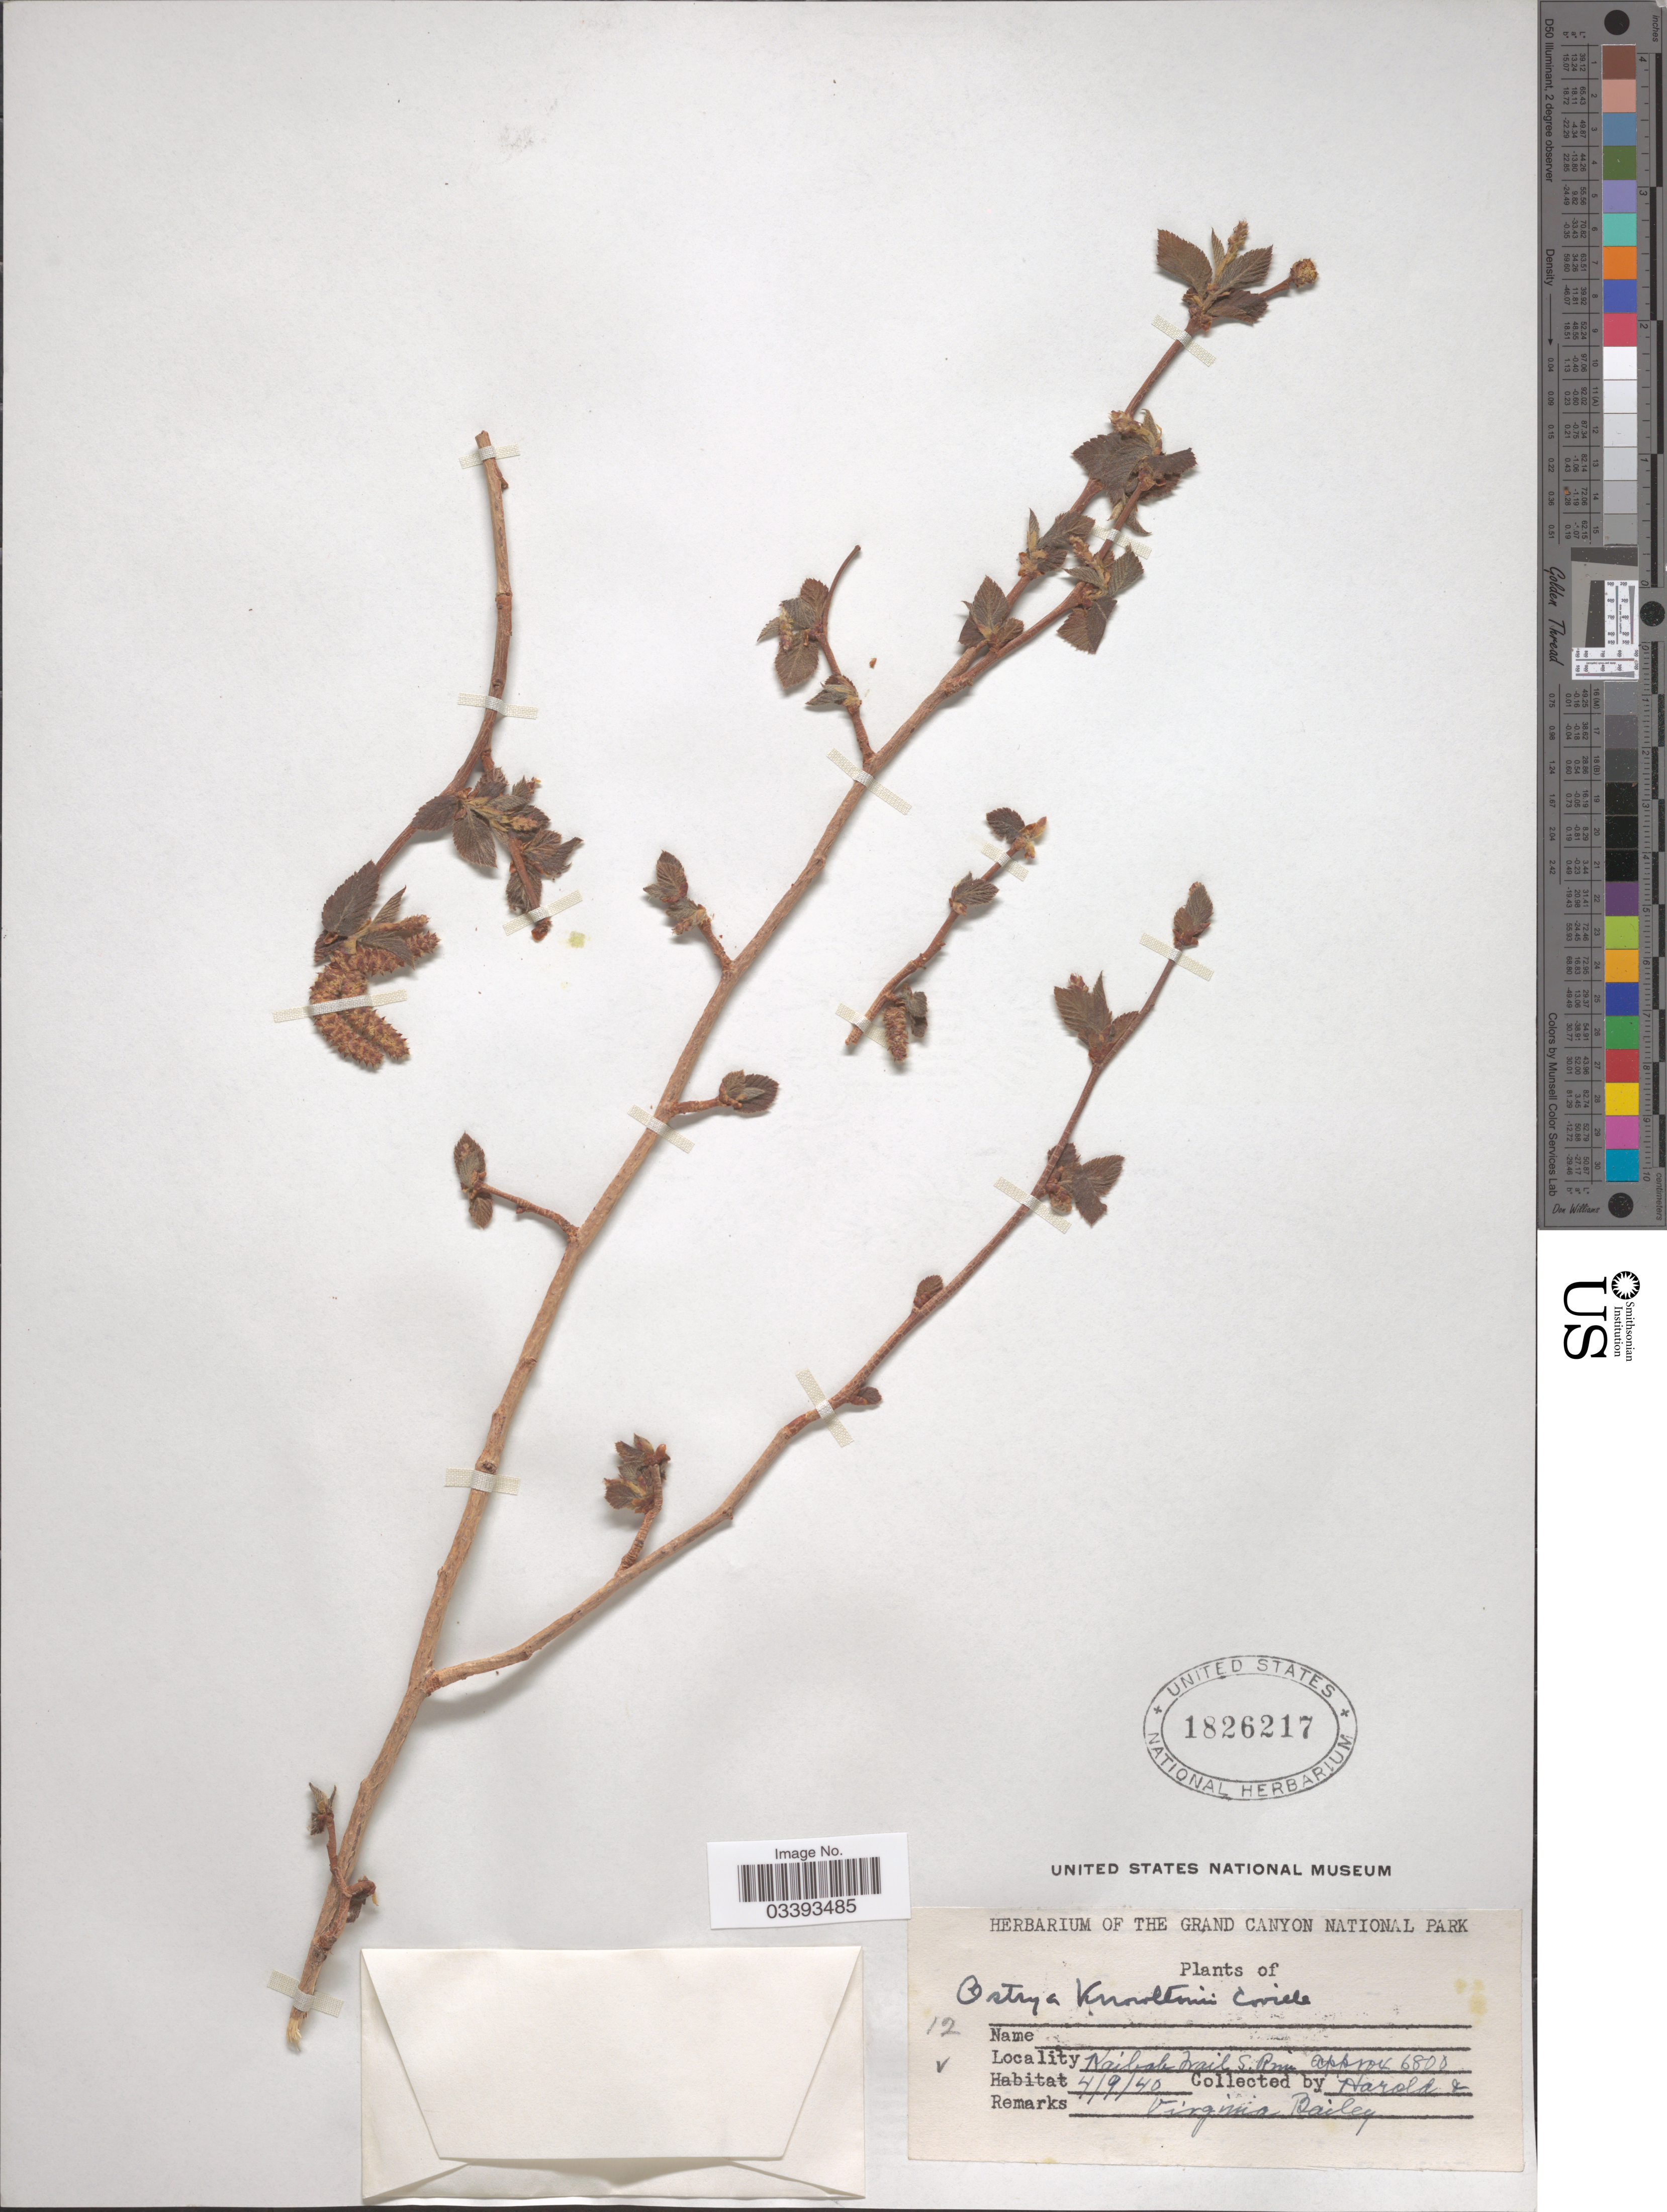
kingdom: Plantae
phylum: Tracheophyta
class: Magnoliopsida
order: Fagales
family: Betulaceae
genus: Ostrya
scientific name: Ostrya knowltoni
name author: Coville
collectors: H. Bailey & V. L. Bailey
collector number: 12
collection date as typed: Transcribed d/m/y: 9/4/40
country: United States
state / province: Arizona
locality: Kaibab Trail S. Rim.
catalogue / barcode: US 1826217